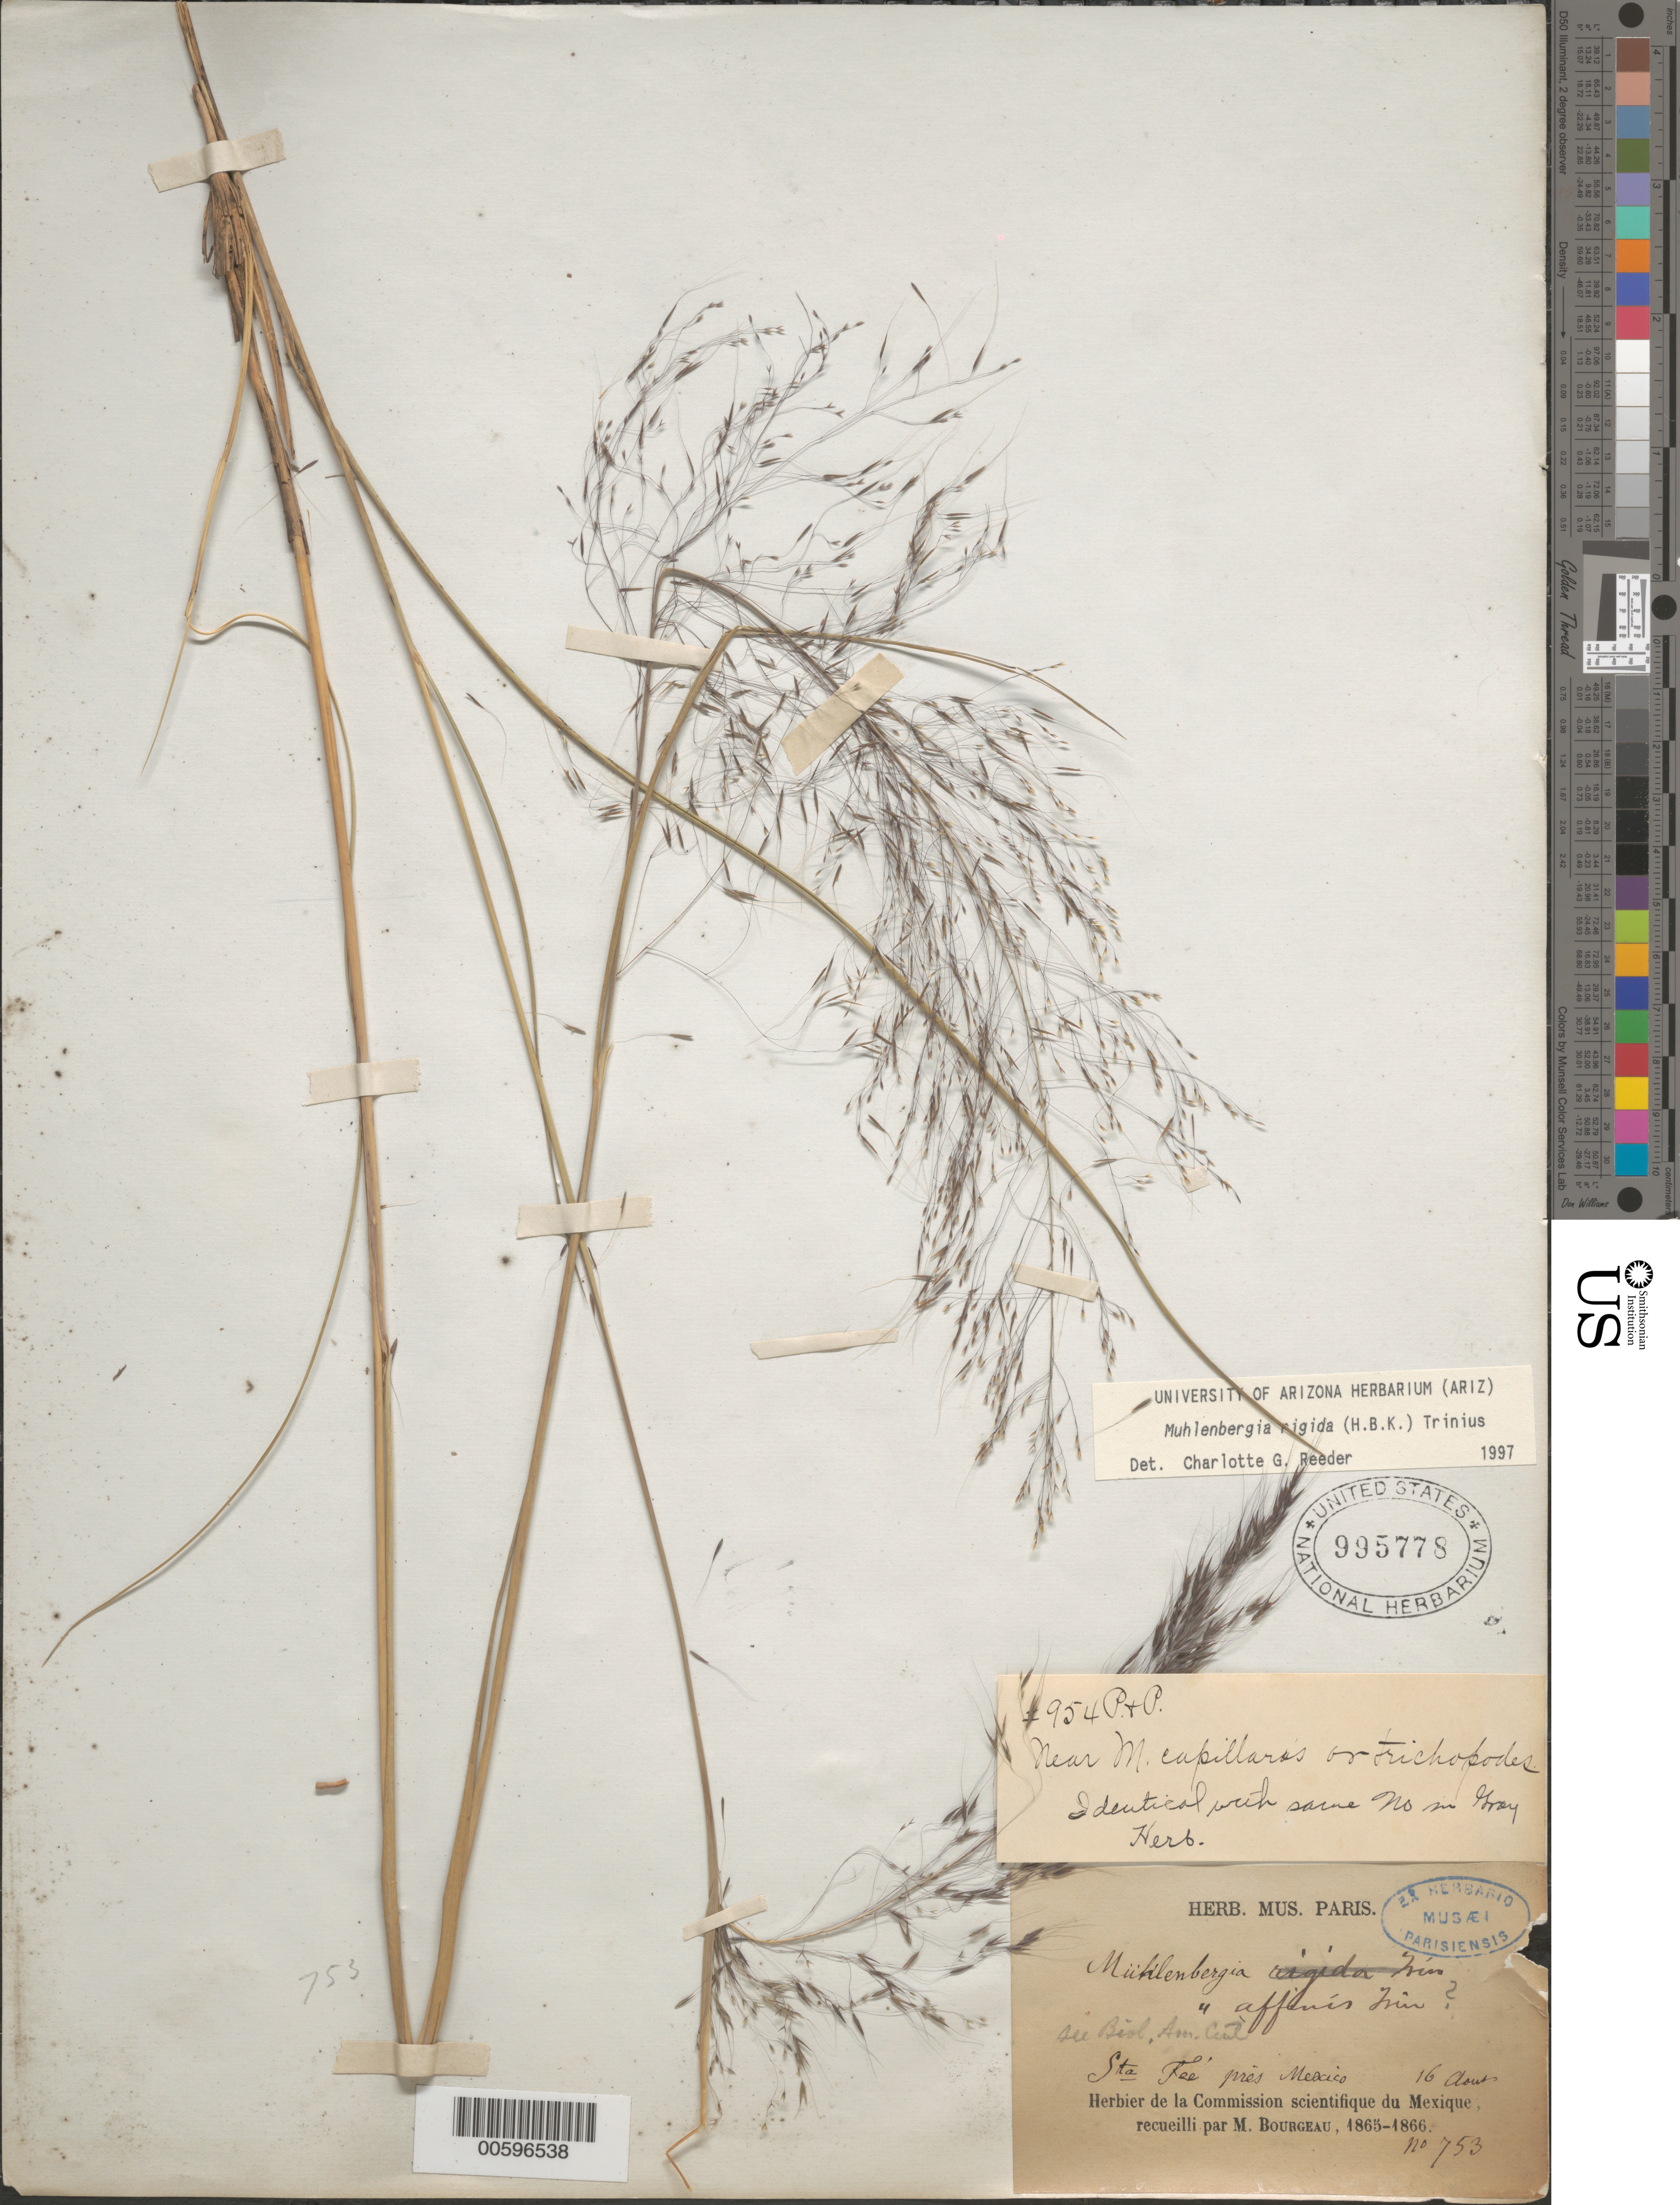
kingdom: Plantae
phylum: Tracheophyta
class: Liliopsida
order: Poales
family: Poaceae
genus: Muhlenbergia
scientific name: Muhlenbergia rigida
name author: (Kunth) Kunth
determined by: Reeder, C. G., (ARIZ)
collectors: E. Bourgeau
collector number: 753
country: Mexico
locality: Sta Fee' prés Mexico.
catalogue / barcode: US 995778